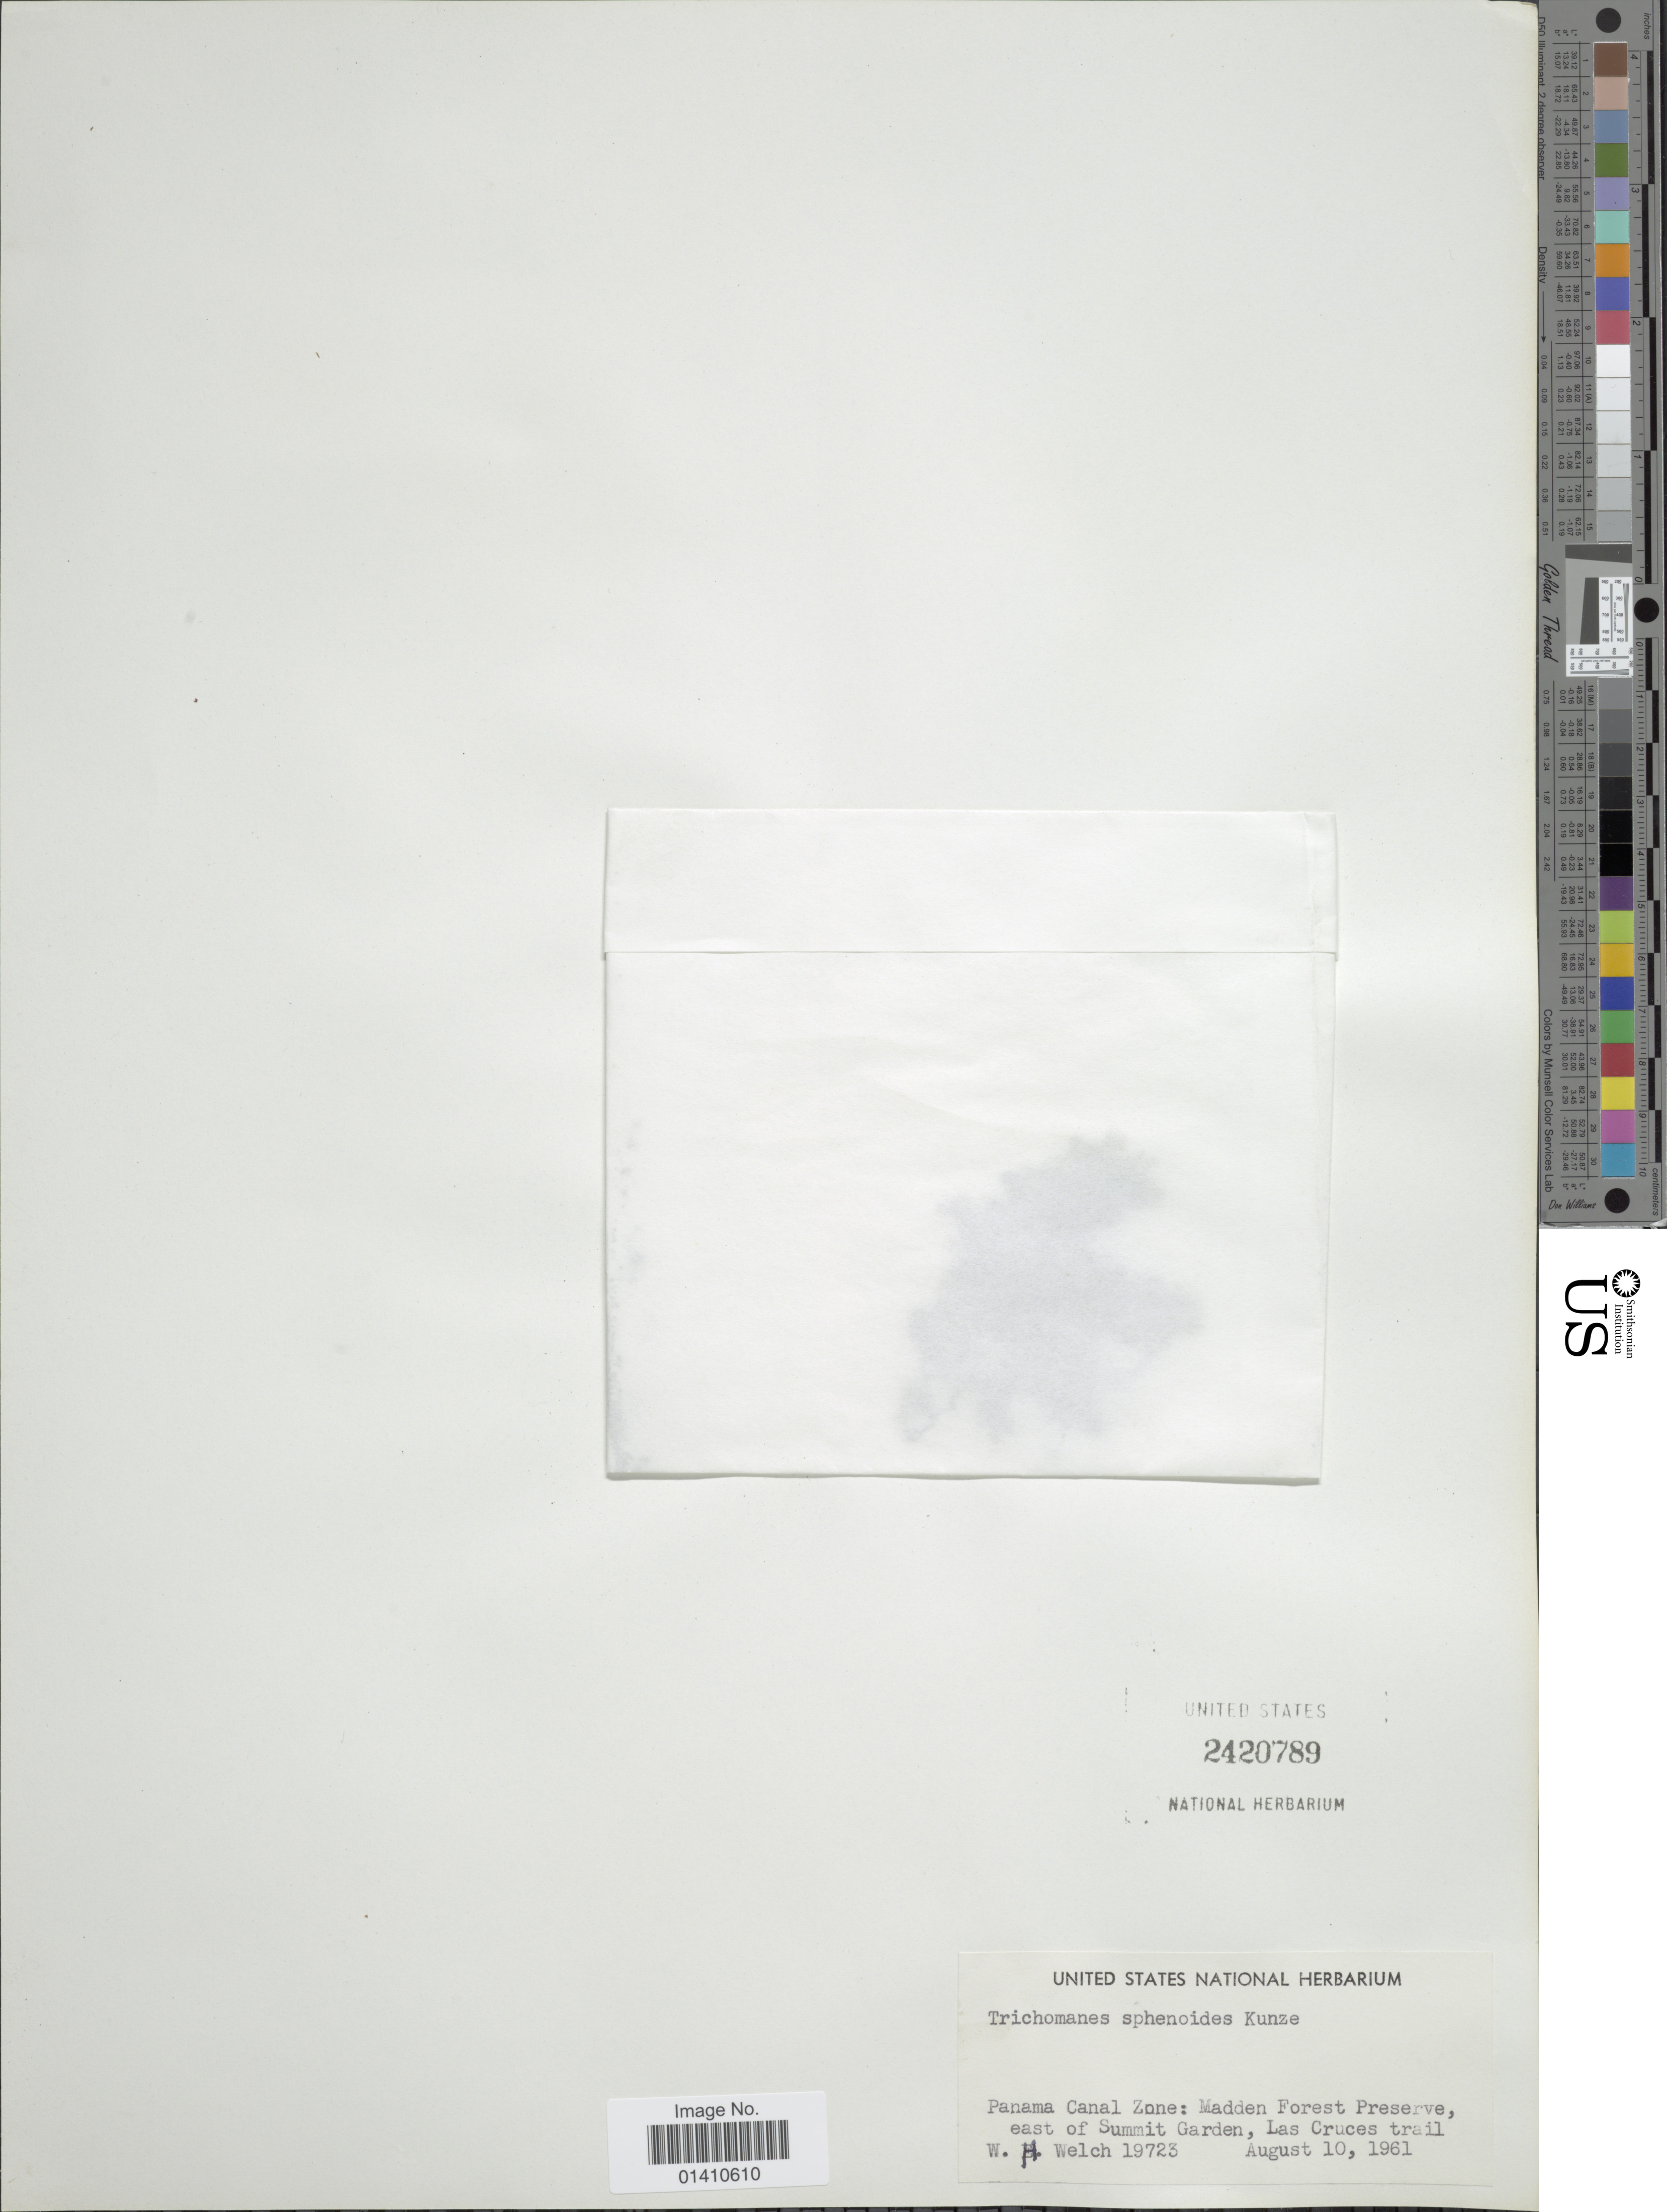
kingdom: Plantae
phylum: Tracheophyta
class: Polypodiopsida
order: Hymenophyllales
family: Hymenophyllaceae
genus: Didymoglossum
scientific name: Didymoglossum punctatum subsp. spheroides (Kunze) comb. nov., ined 2015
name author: (Kunze)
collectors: W. H. Welch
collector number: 19723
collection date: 1961-08-10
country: Panama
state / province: Colón / Panamá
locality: Panama Canal Zone: Madden Forest Preserve, easdt of Summit Garden. Las Cruces trail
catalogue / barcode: US 2420789